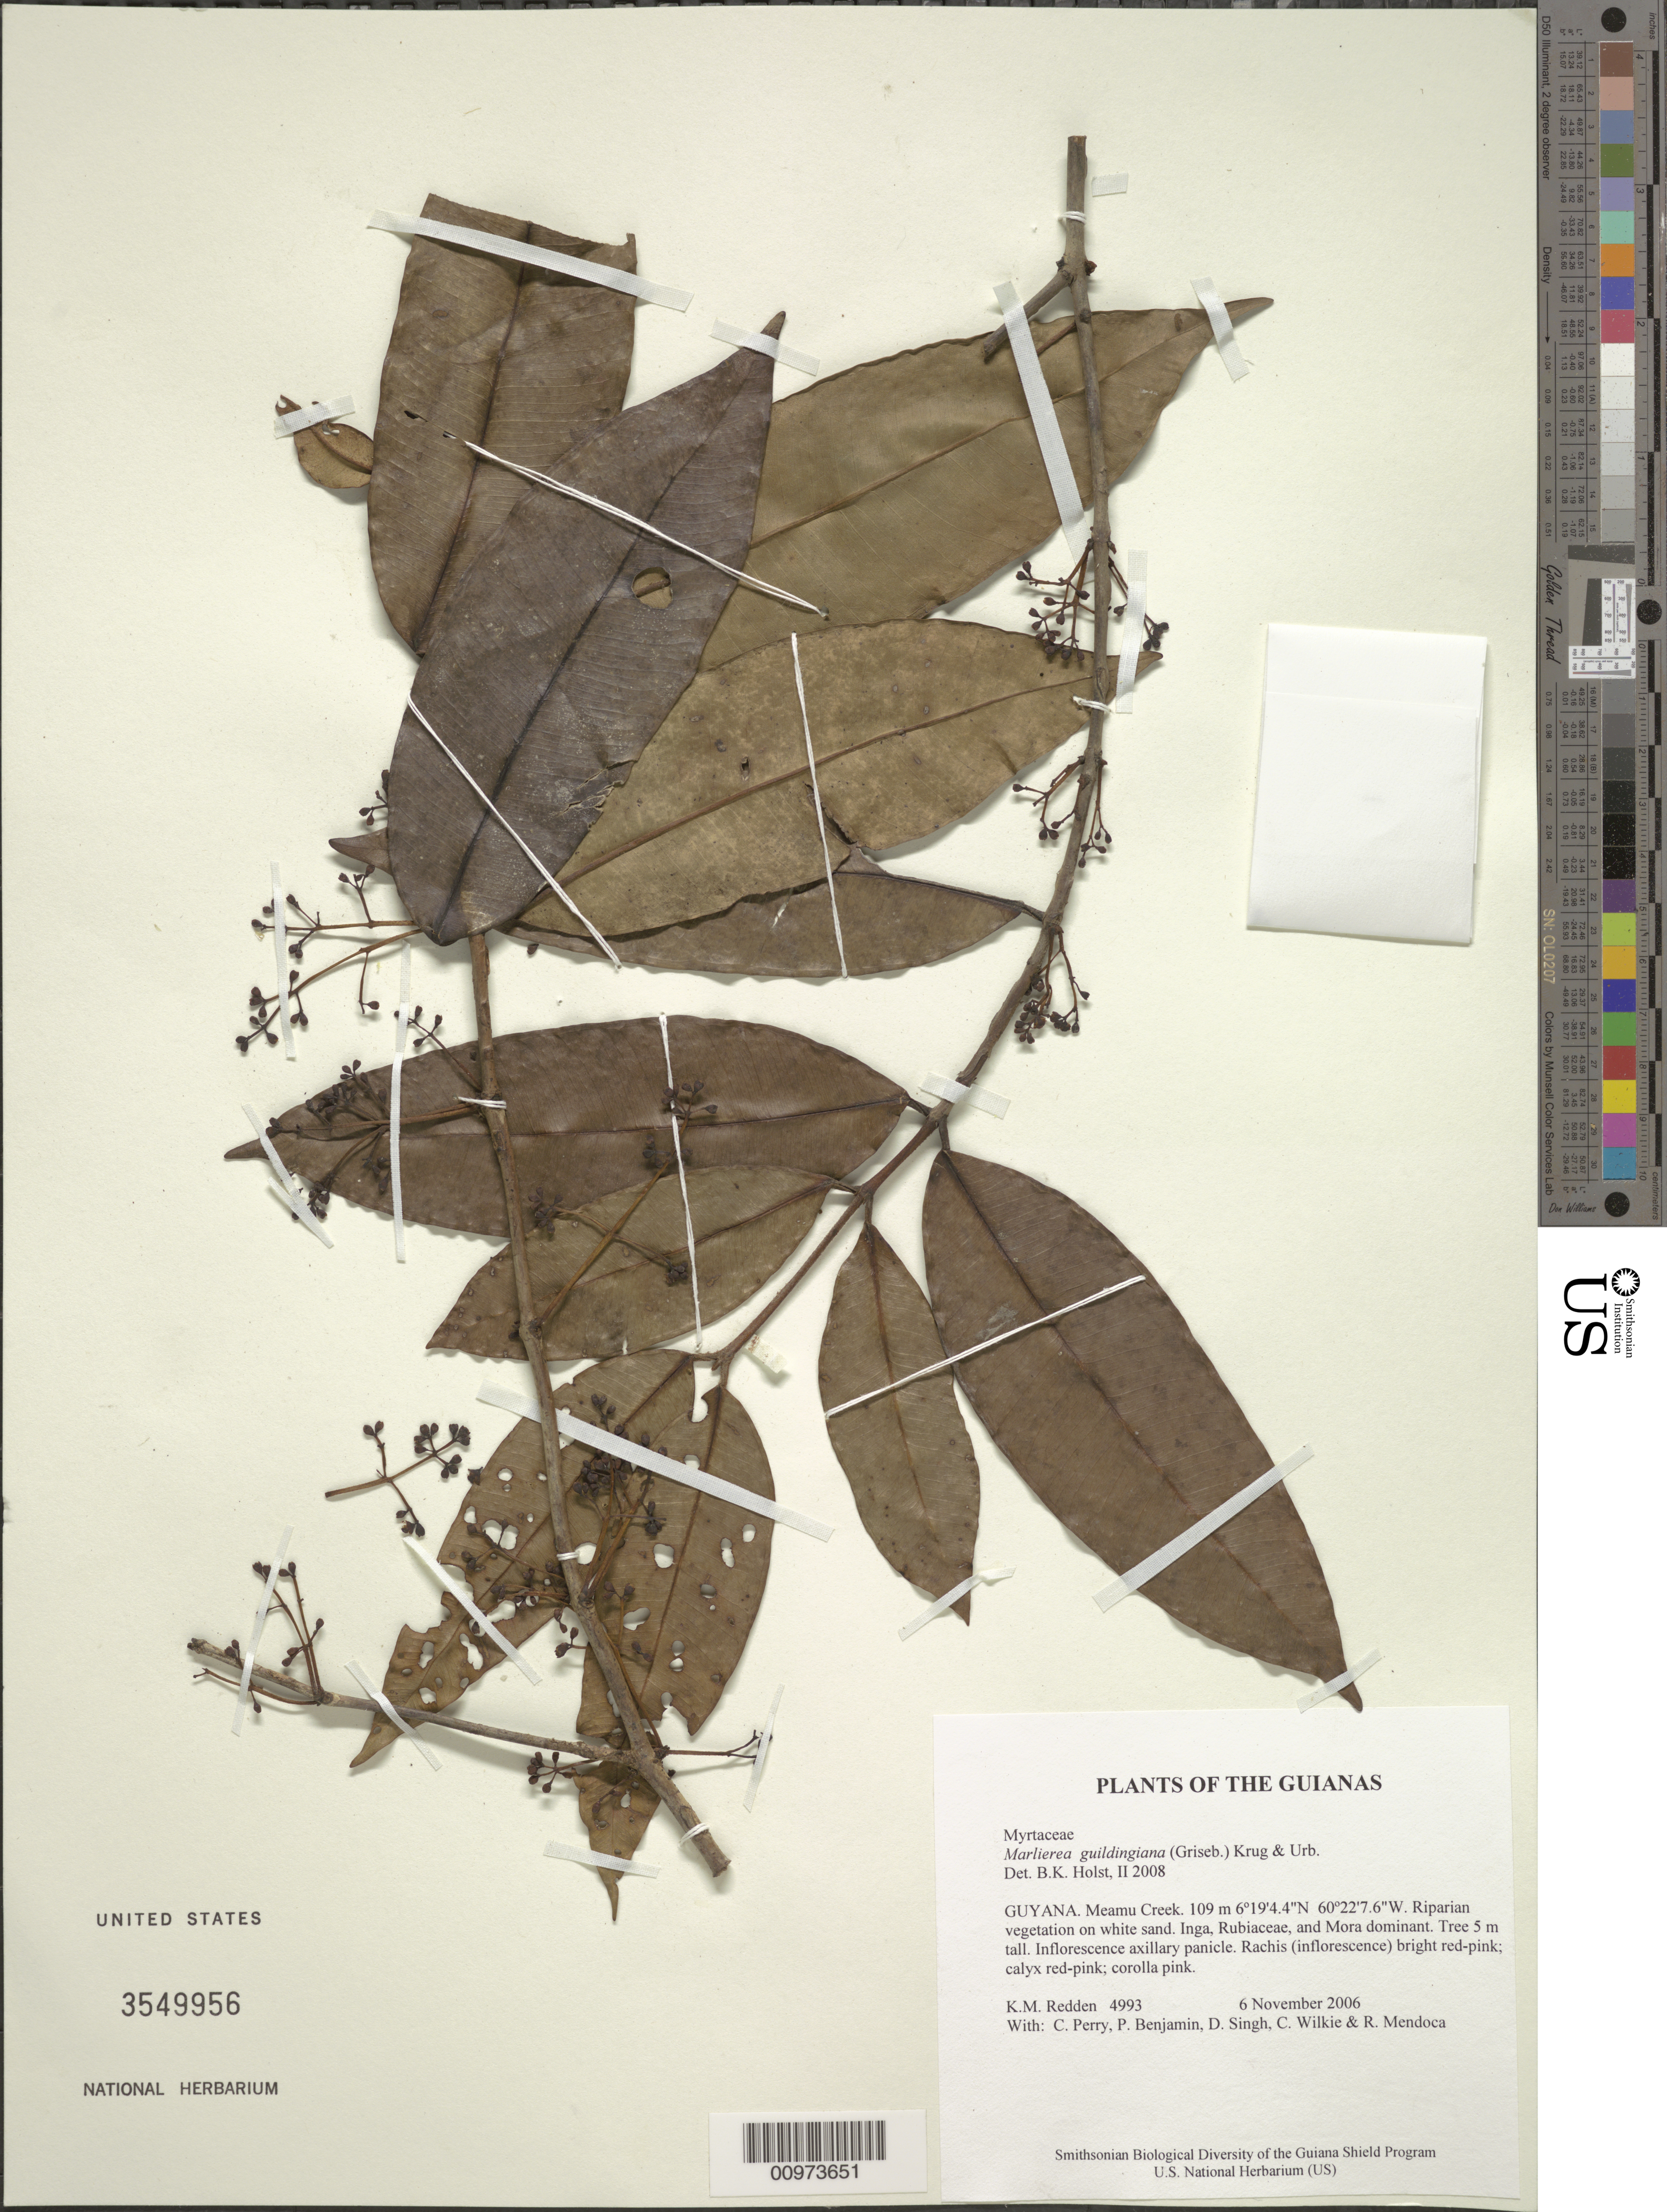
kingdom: Plantae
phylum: Tracheophyta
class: Magnoliopsida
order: Myrtales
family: Myrtaceae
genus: Myrcia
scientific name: Myrcia guildingiana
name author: (Griseb.) E. Lucas & C.E. Wilson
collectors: K. M. Redden, C. Perry, P. Benjamin, D. Singh, C. Wilkie & R. Mendoca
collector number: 4993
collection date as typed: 6 November 2006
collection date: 2006-11-06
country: Guyana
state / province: Cuyuni-Mazaruni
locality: Meamu Creek.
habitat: Riparian vegetation on white sand. Inga, Rubiaceae, and Mora dominant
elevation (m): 109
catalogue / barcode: US 3549956